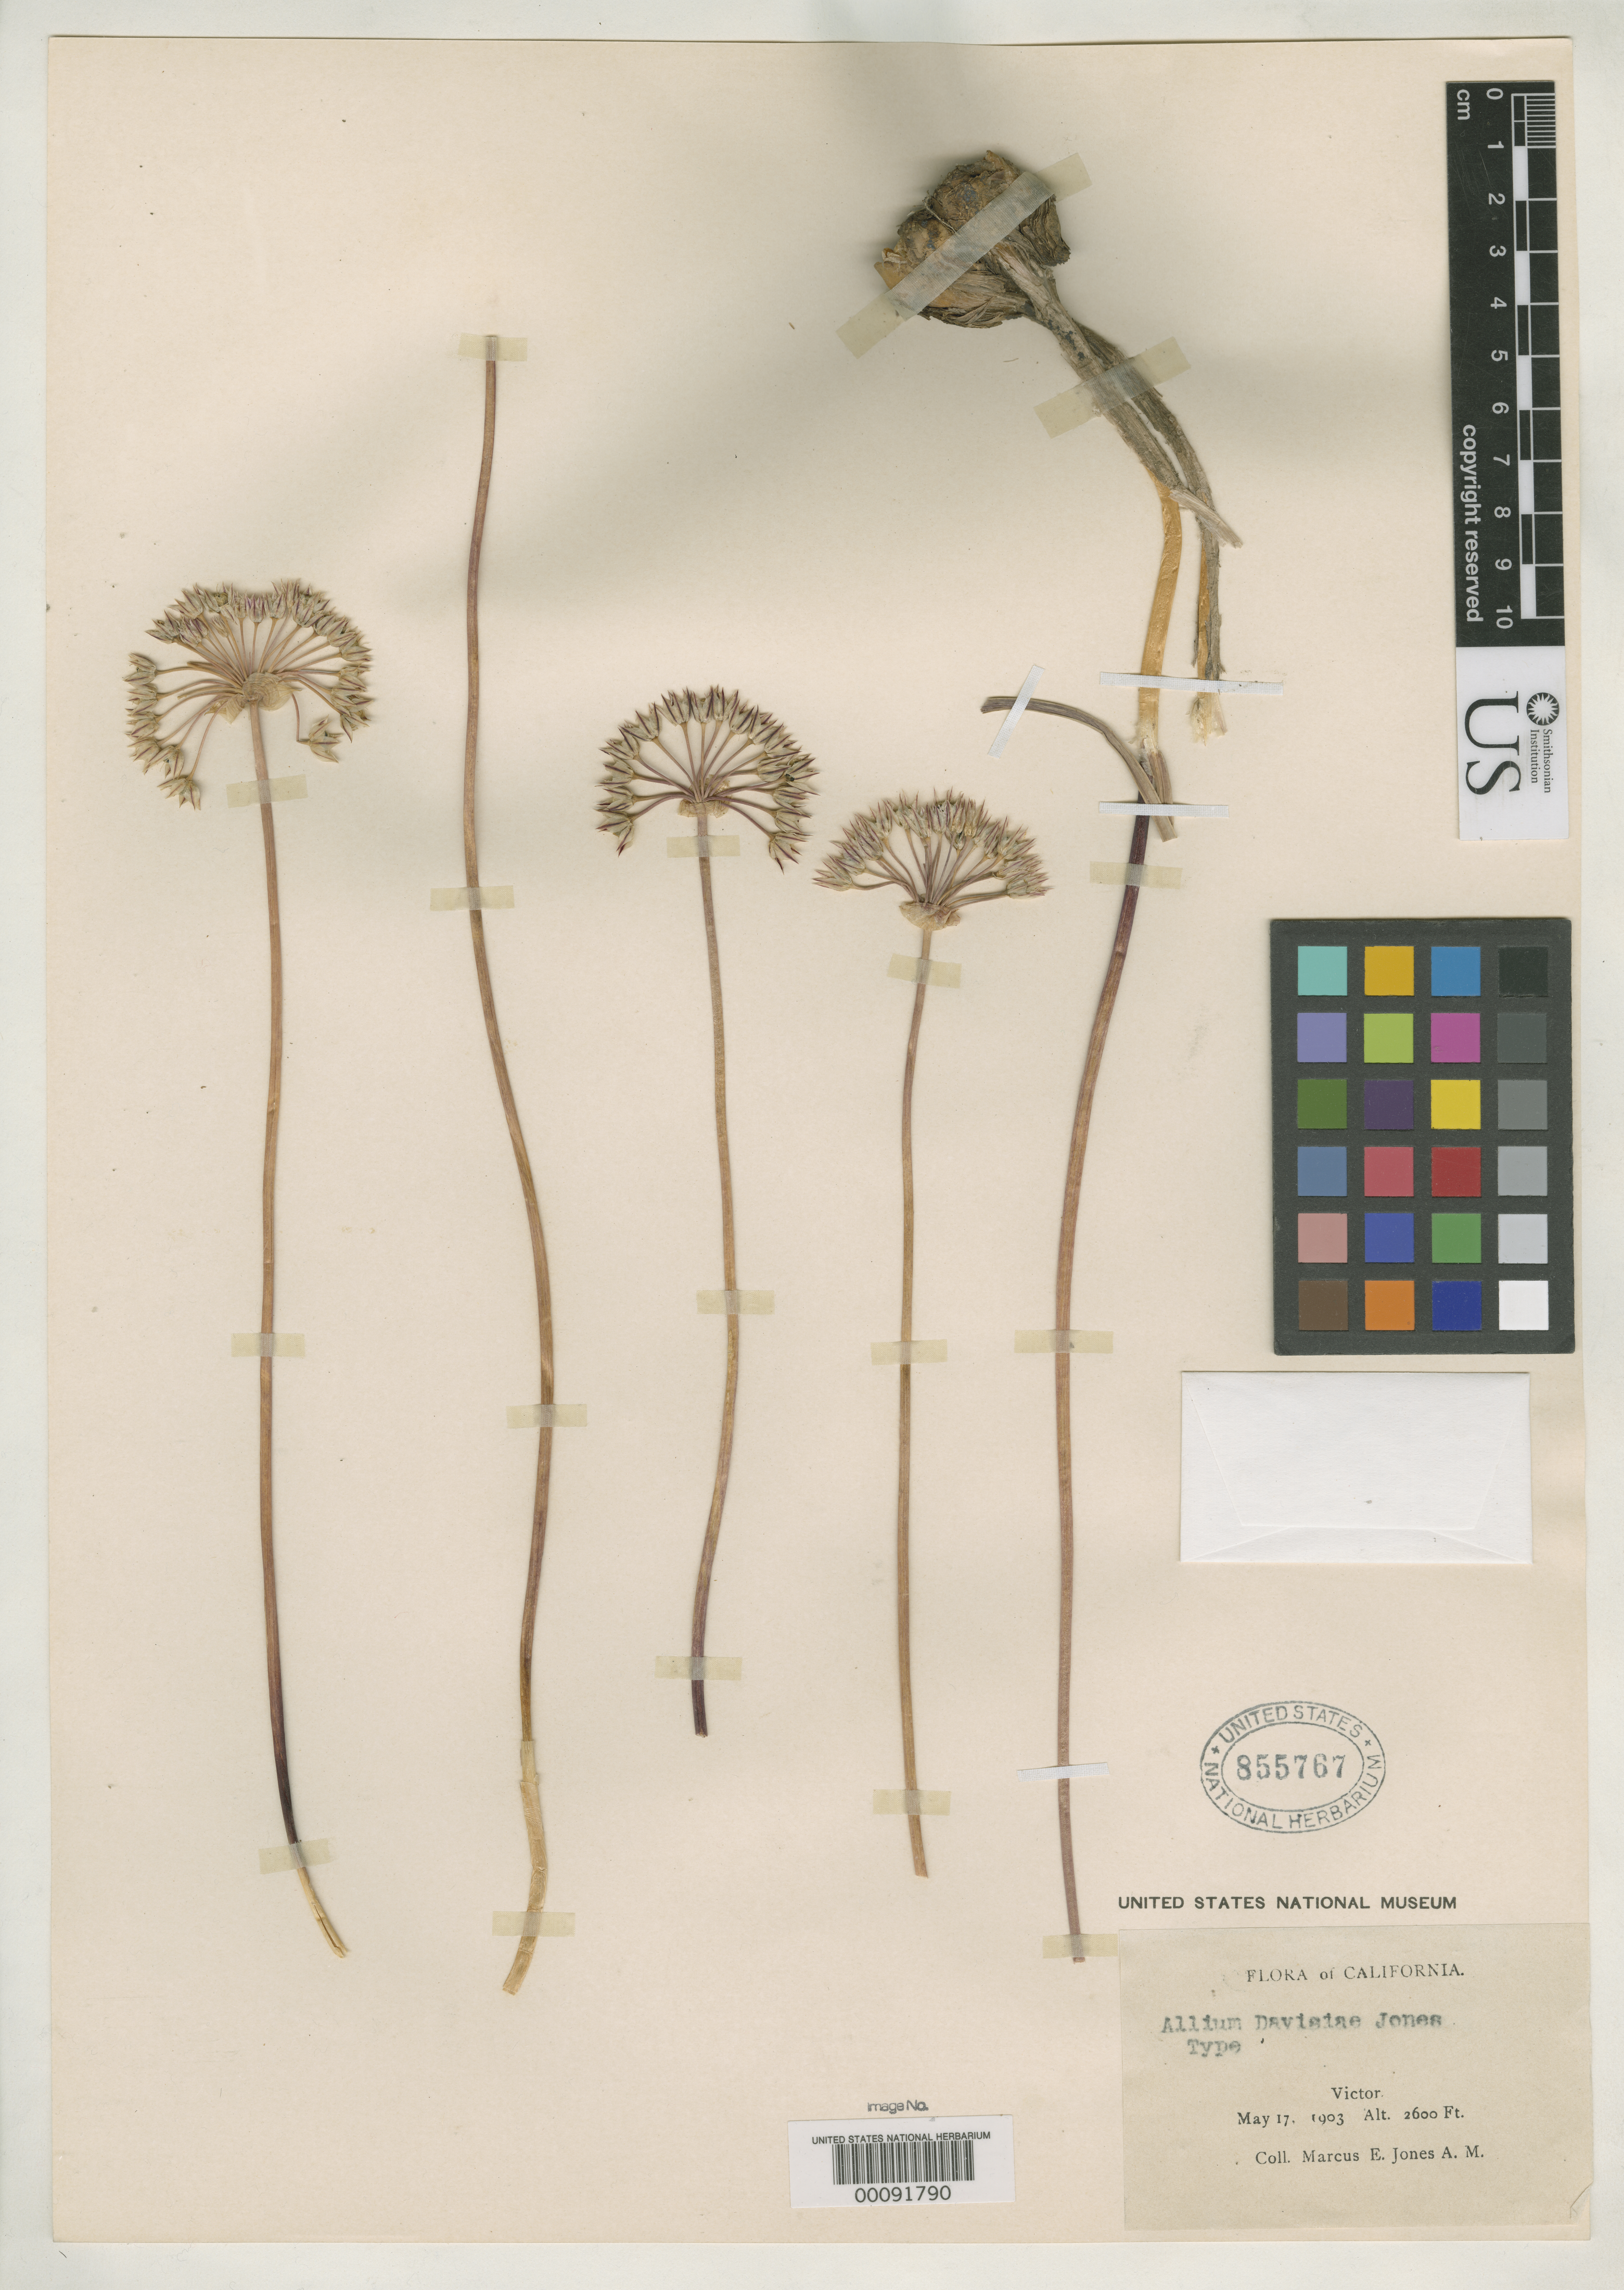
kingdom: Plantae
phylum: Tracheophyta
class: Liliopsida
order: Asparagales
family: Amaryllidaceae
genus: Allium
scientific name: Allium davisiae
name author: M.E. Jones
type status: Lectotype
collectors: M. E. Jones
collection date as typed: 17 May 1903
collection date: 1903-05-17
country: United States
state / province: California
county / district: San Joaquin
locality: Victor.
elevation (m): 792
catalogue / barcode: US 855767